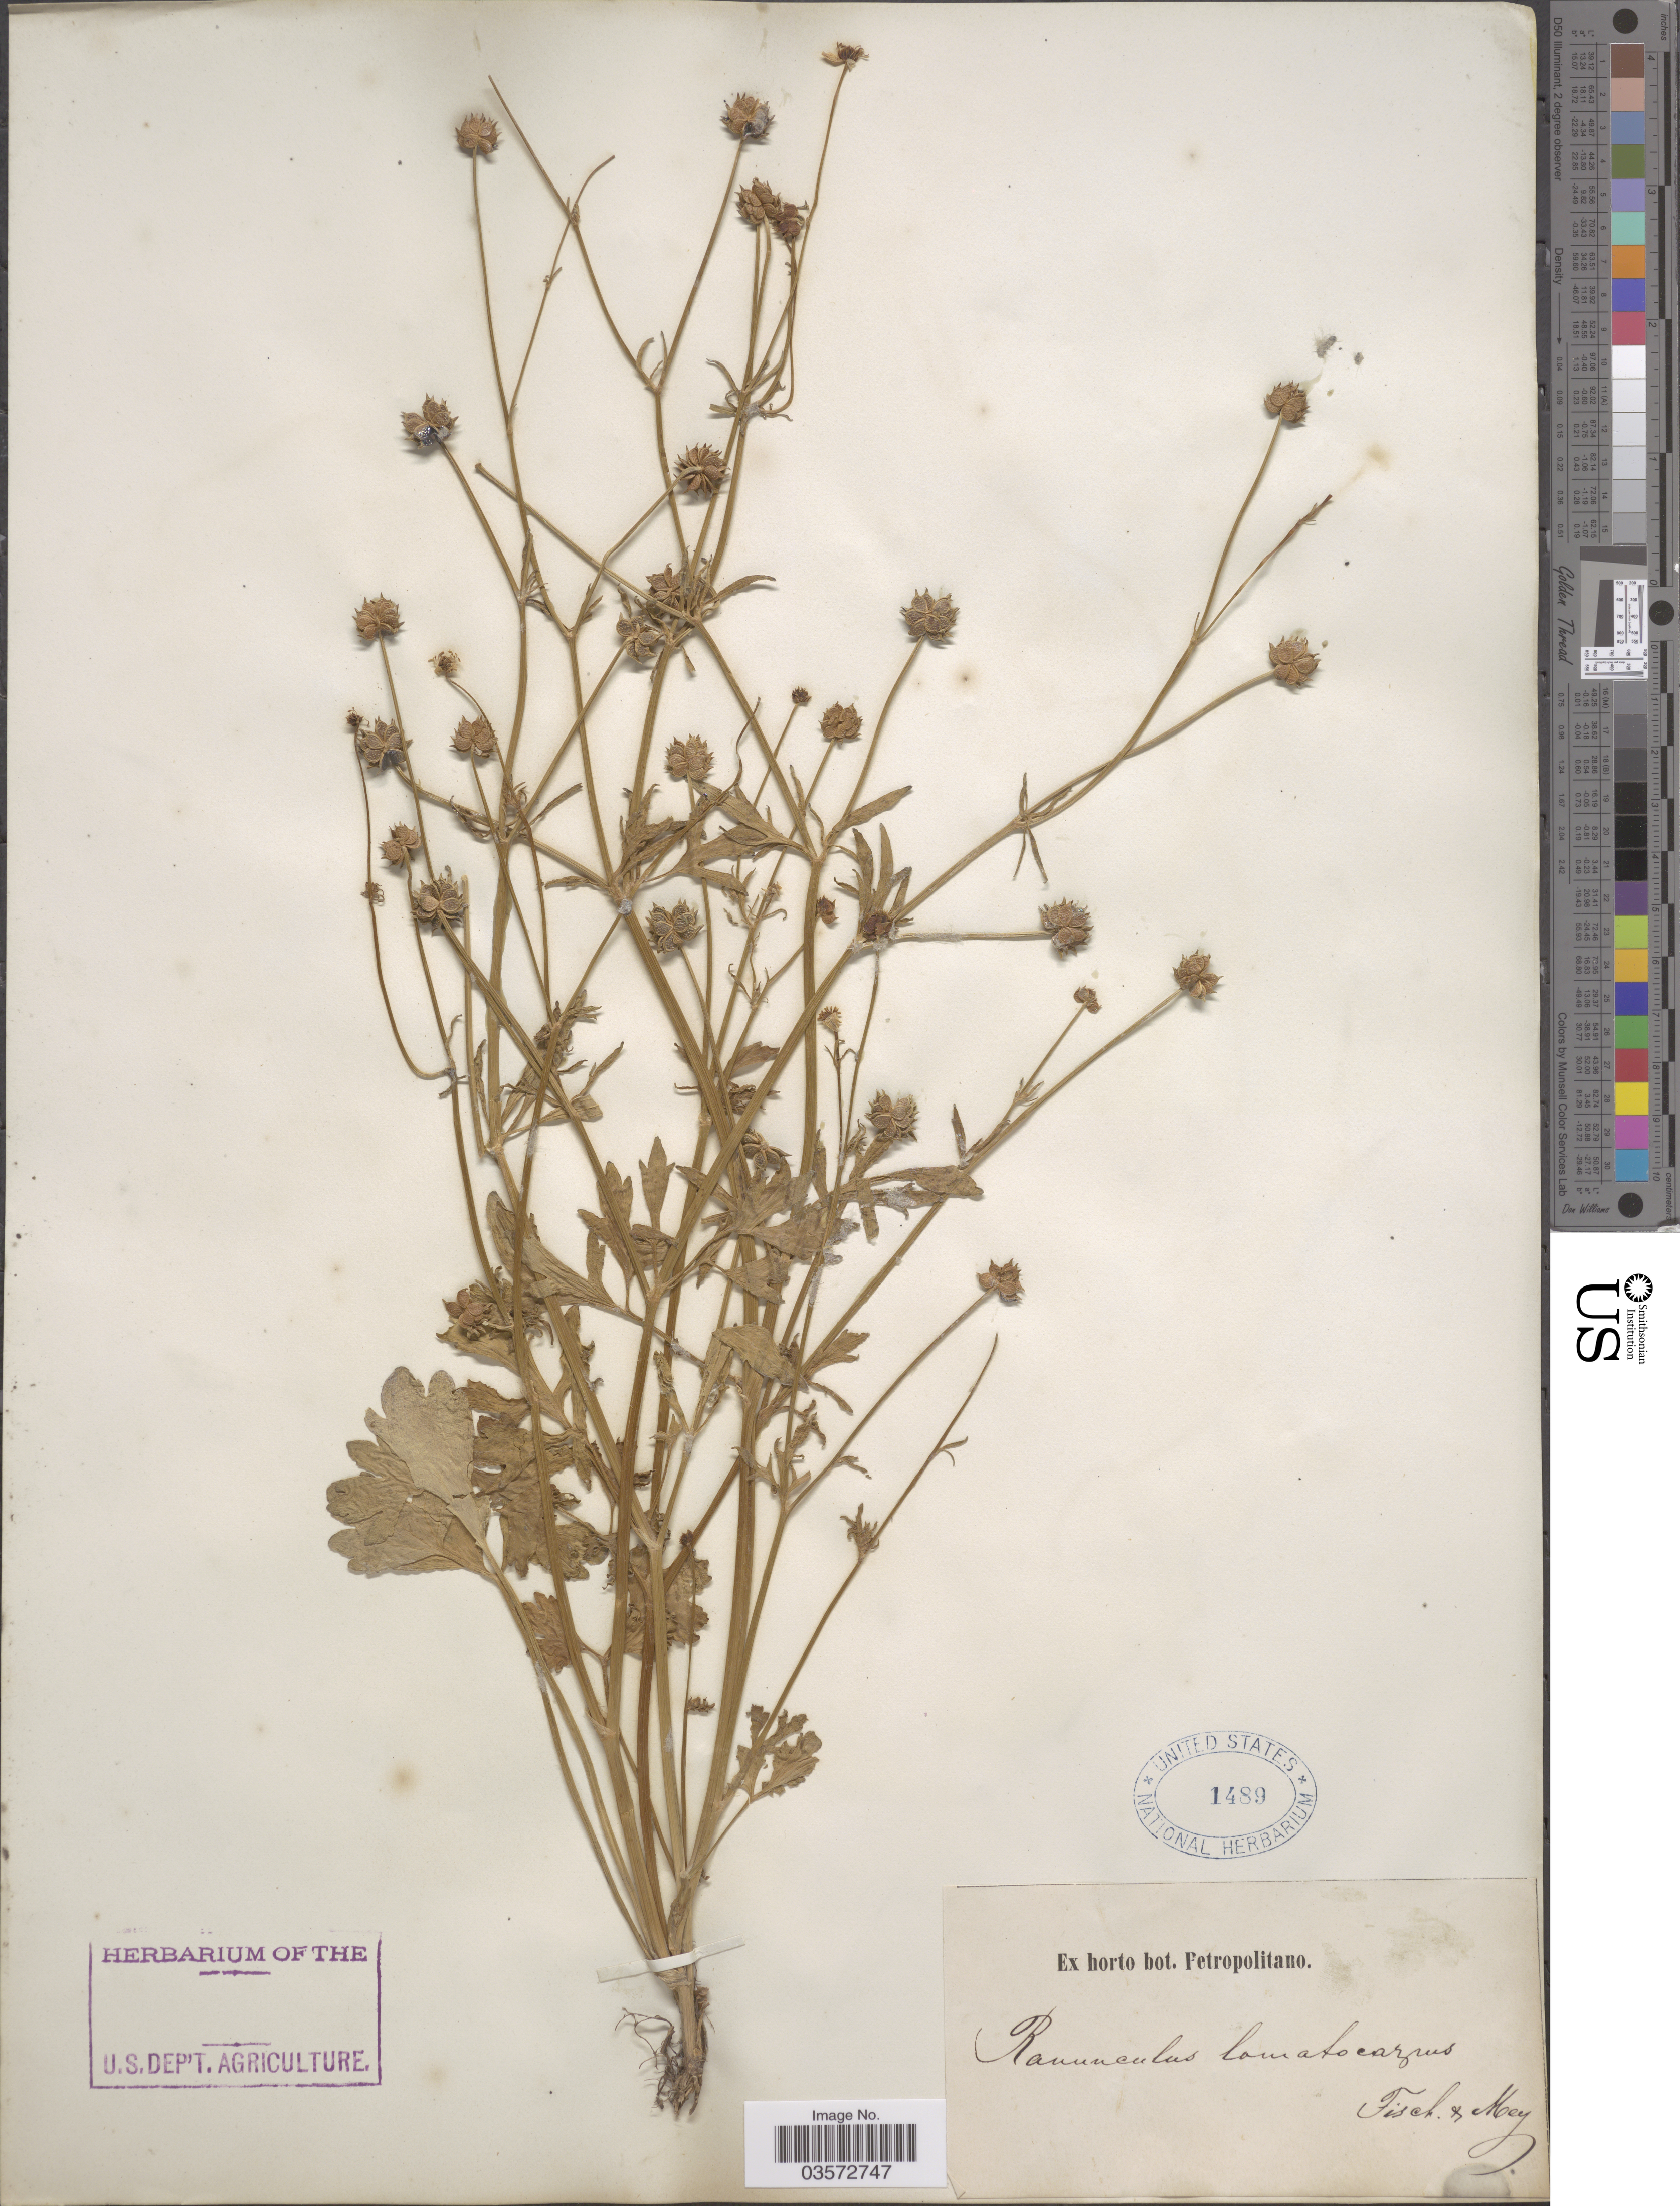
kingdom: Plantae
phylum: Tracheophyta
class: Magnoliopsida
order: Ranunculales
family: Ranunculaceae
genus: Ranunculus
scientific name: Ranunculus lomatocarpus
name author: Fisch. ex A. Spreng.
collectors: ex Horto Bot. Petropolitano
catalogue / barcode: US 1489